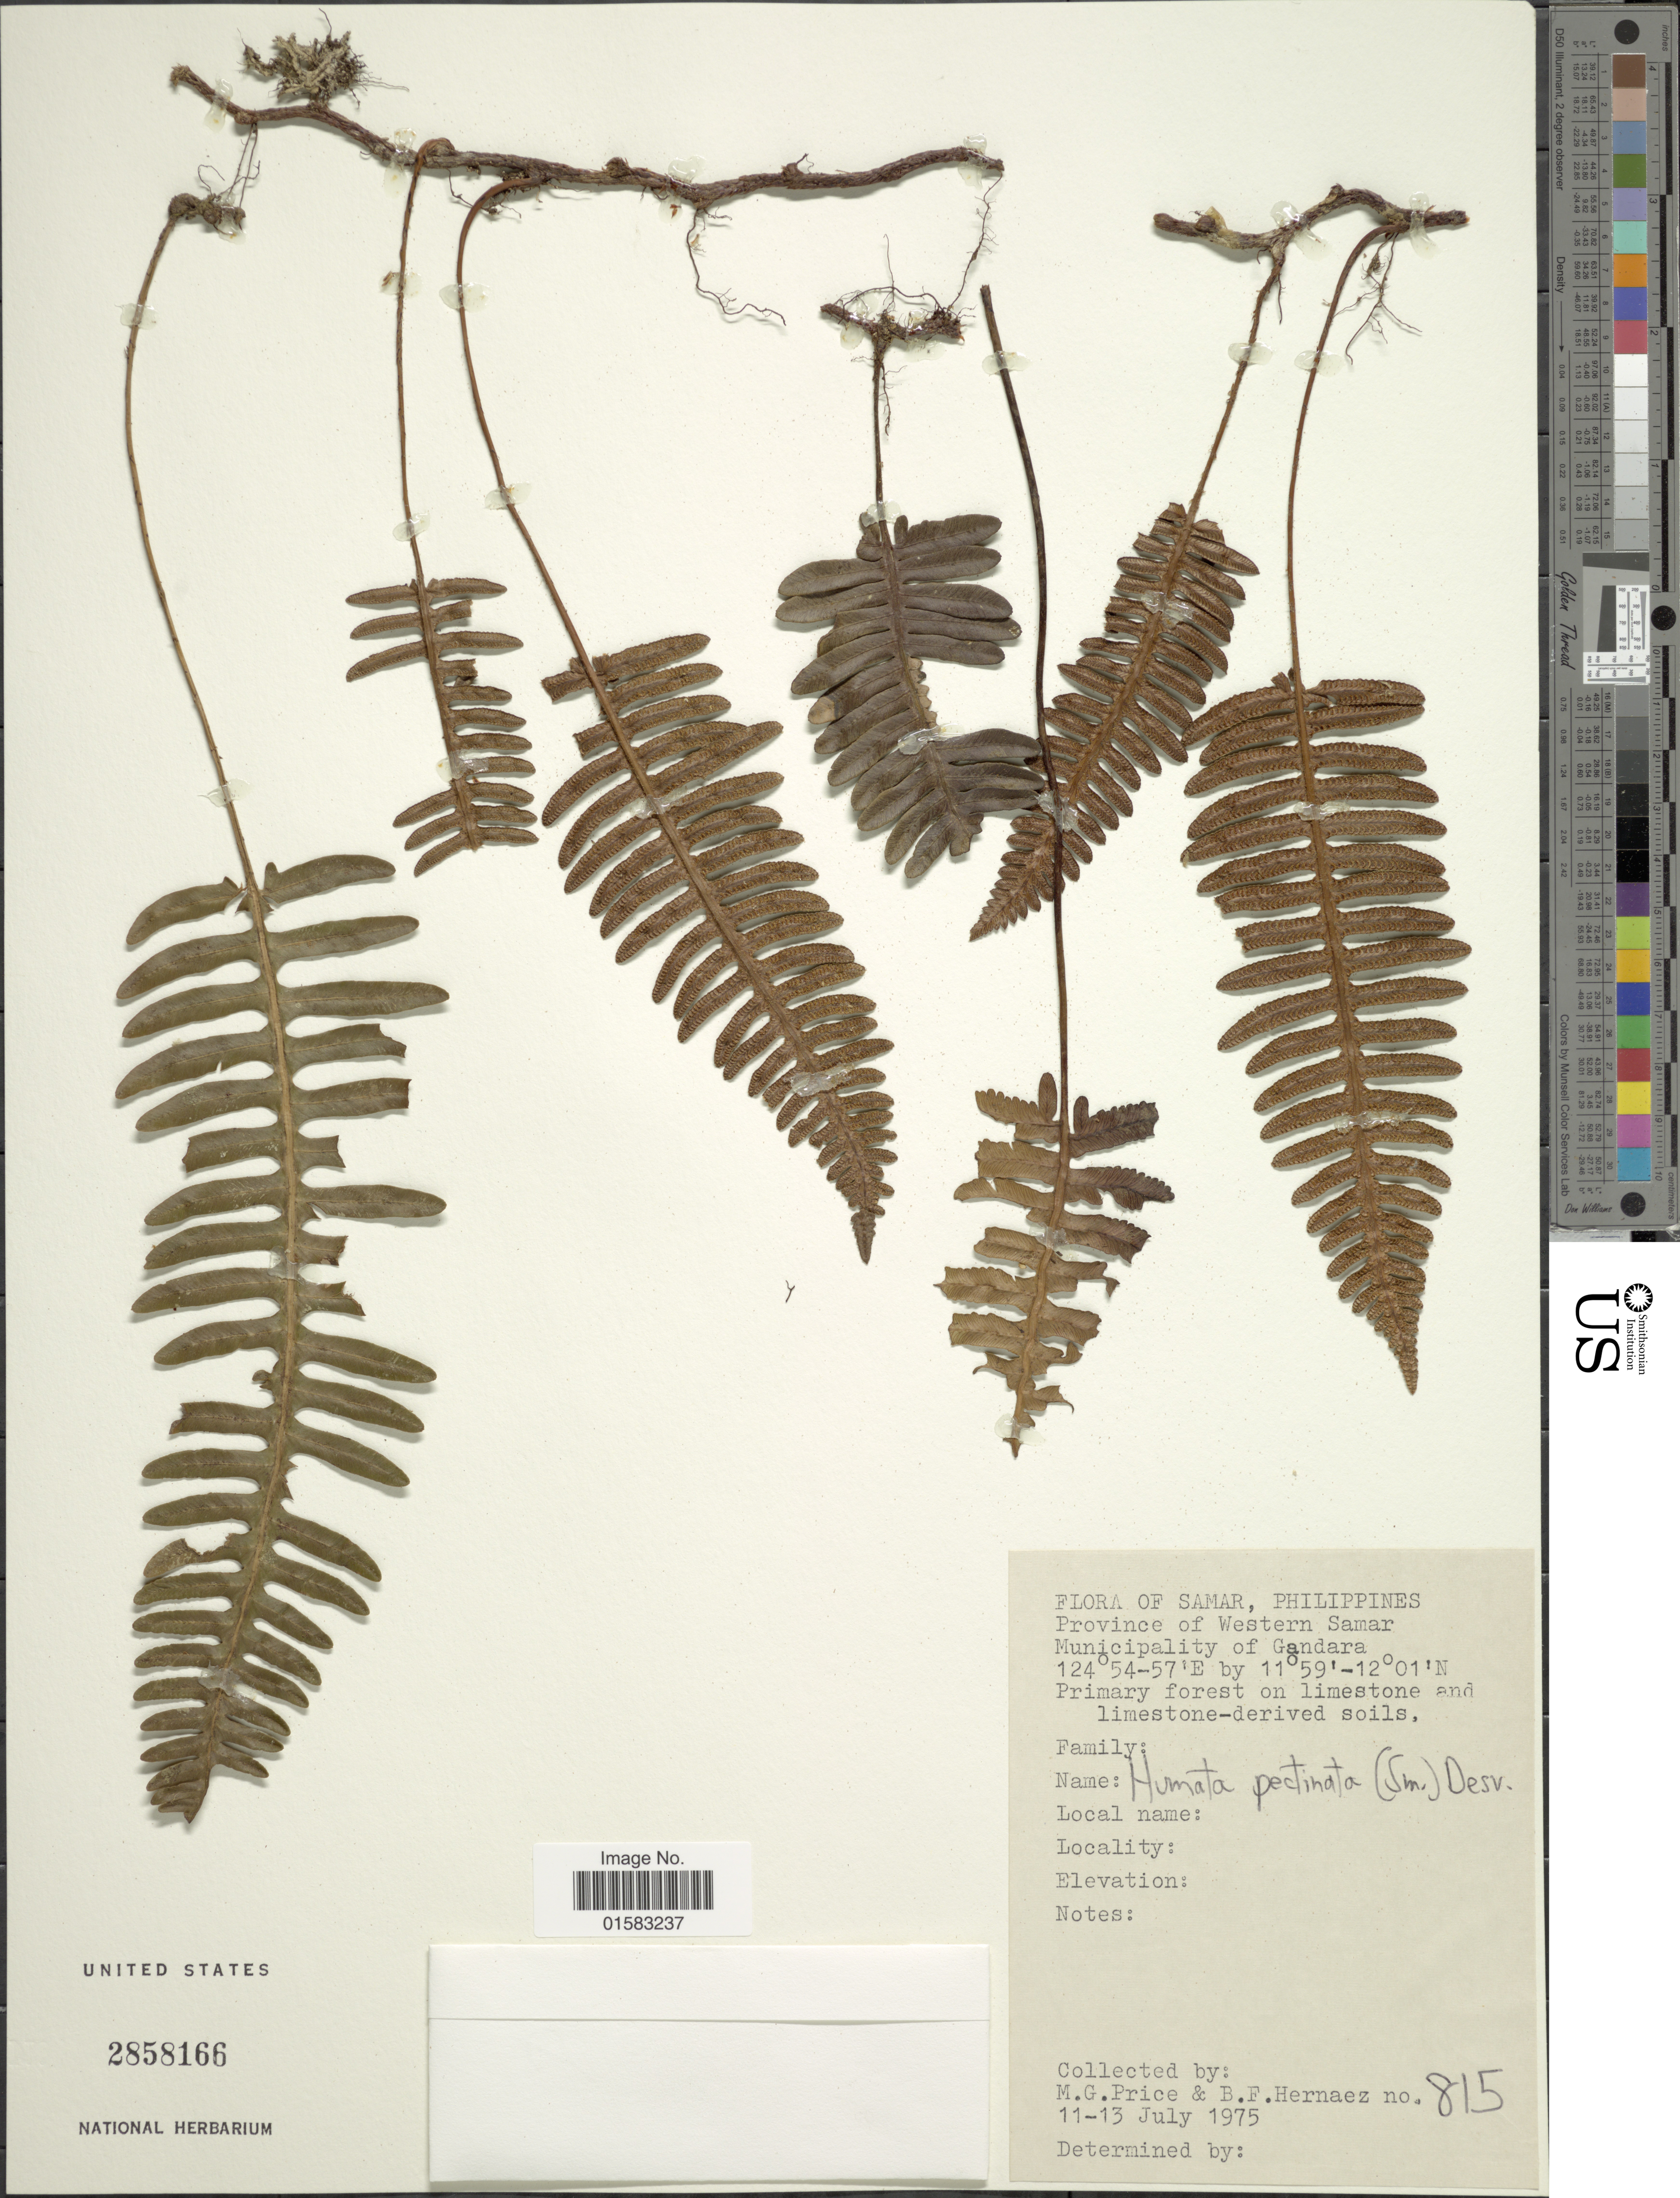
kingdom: Plantae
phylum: Tracheophyta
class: Polypodiopsida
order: Polypodiales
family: Davalliaceae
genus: Davallia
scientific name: Davallia pectinata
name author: Sm.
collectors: M. G. Price & B. Hernaez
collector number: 815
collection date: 1975-07-11/1975-07-13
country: Philippines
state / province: Eastern Visayas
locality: Samar, Province of Western Samar, Municipality of Gandara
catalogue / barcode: US 2858166